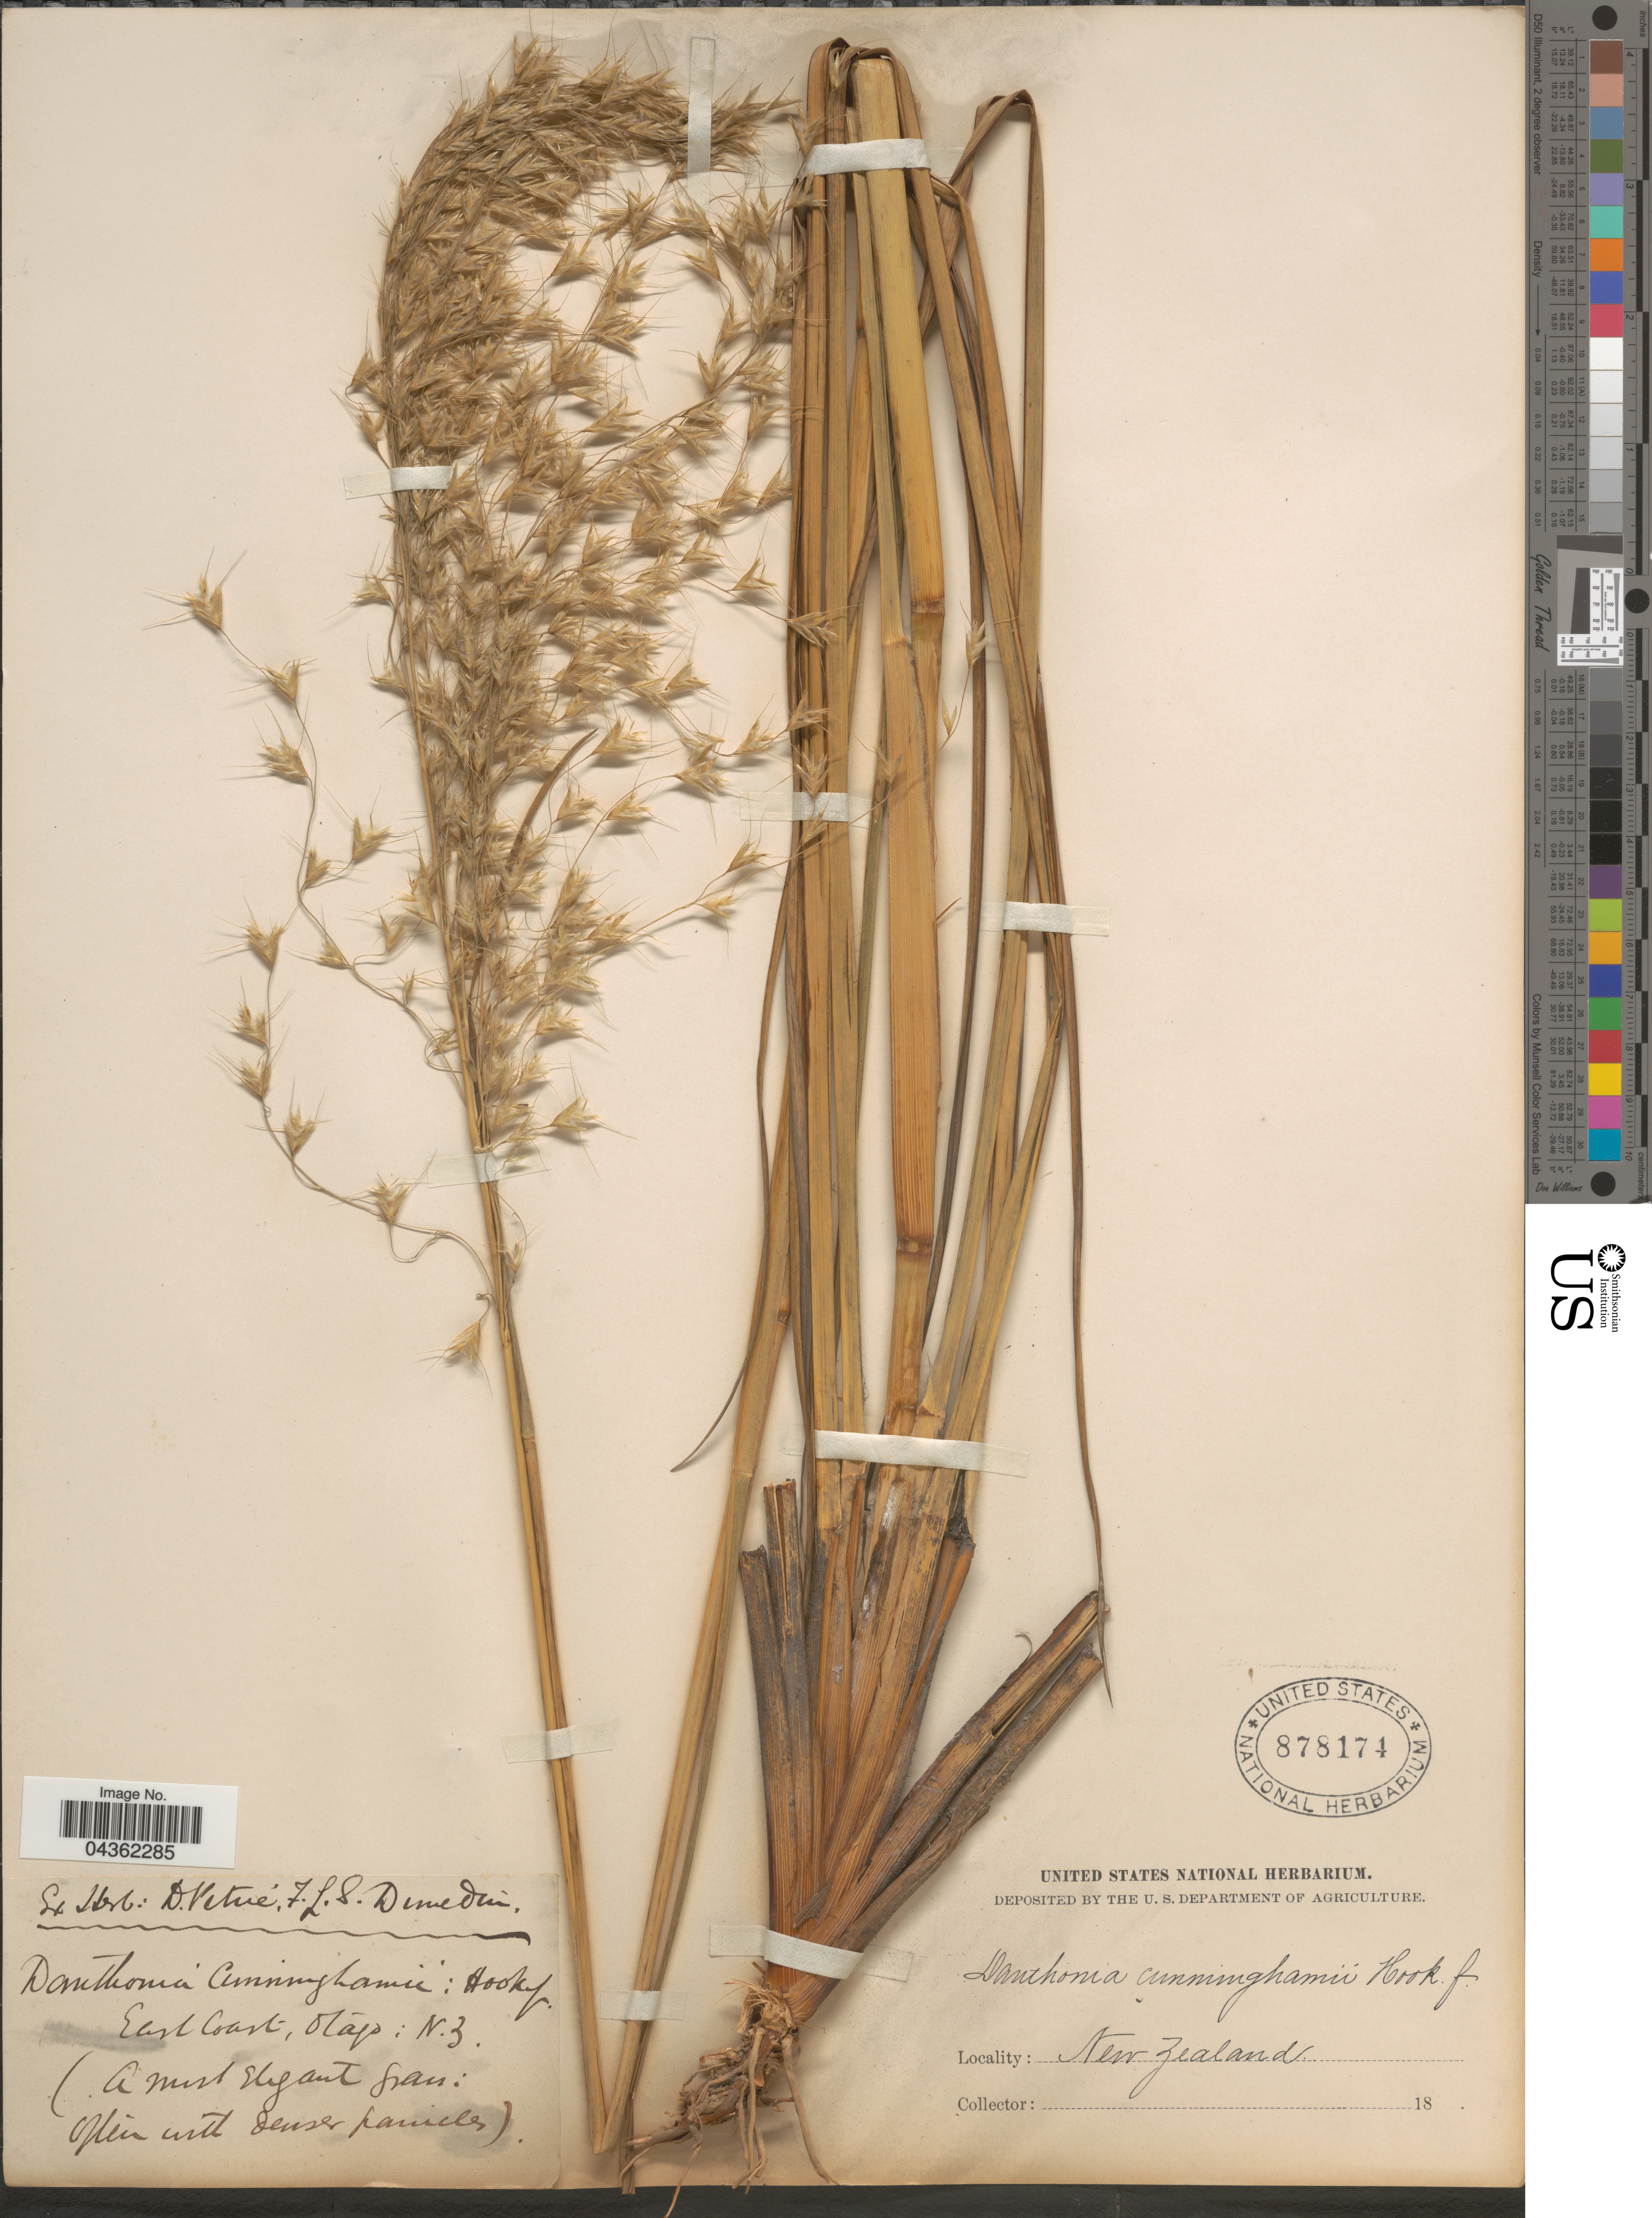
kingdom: Plantae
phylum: Tracheophyta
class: Liliopsida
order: Poales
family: Poaceae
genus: Chionochloa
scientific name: Chionochloa conspicua subsp. cunninghamii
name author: (Hook. f.) Zotov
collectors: Ex Herb D. Petrie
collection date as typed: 18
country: New Zealand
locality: East Coast, Otago.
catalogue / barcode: US 878174